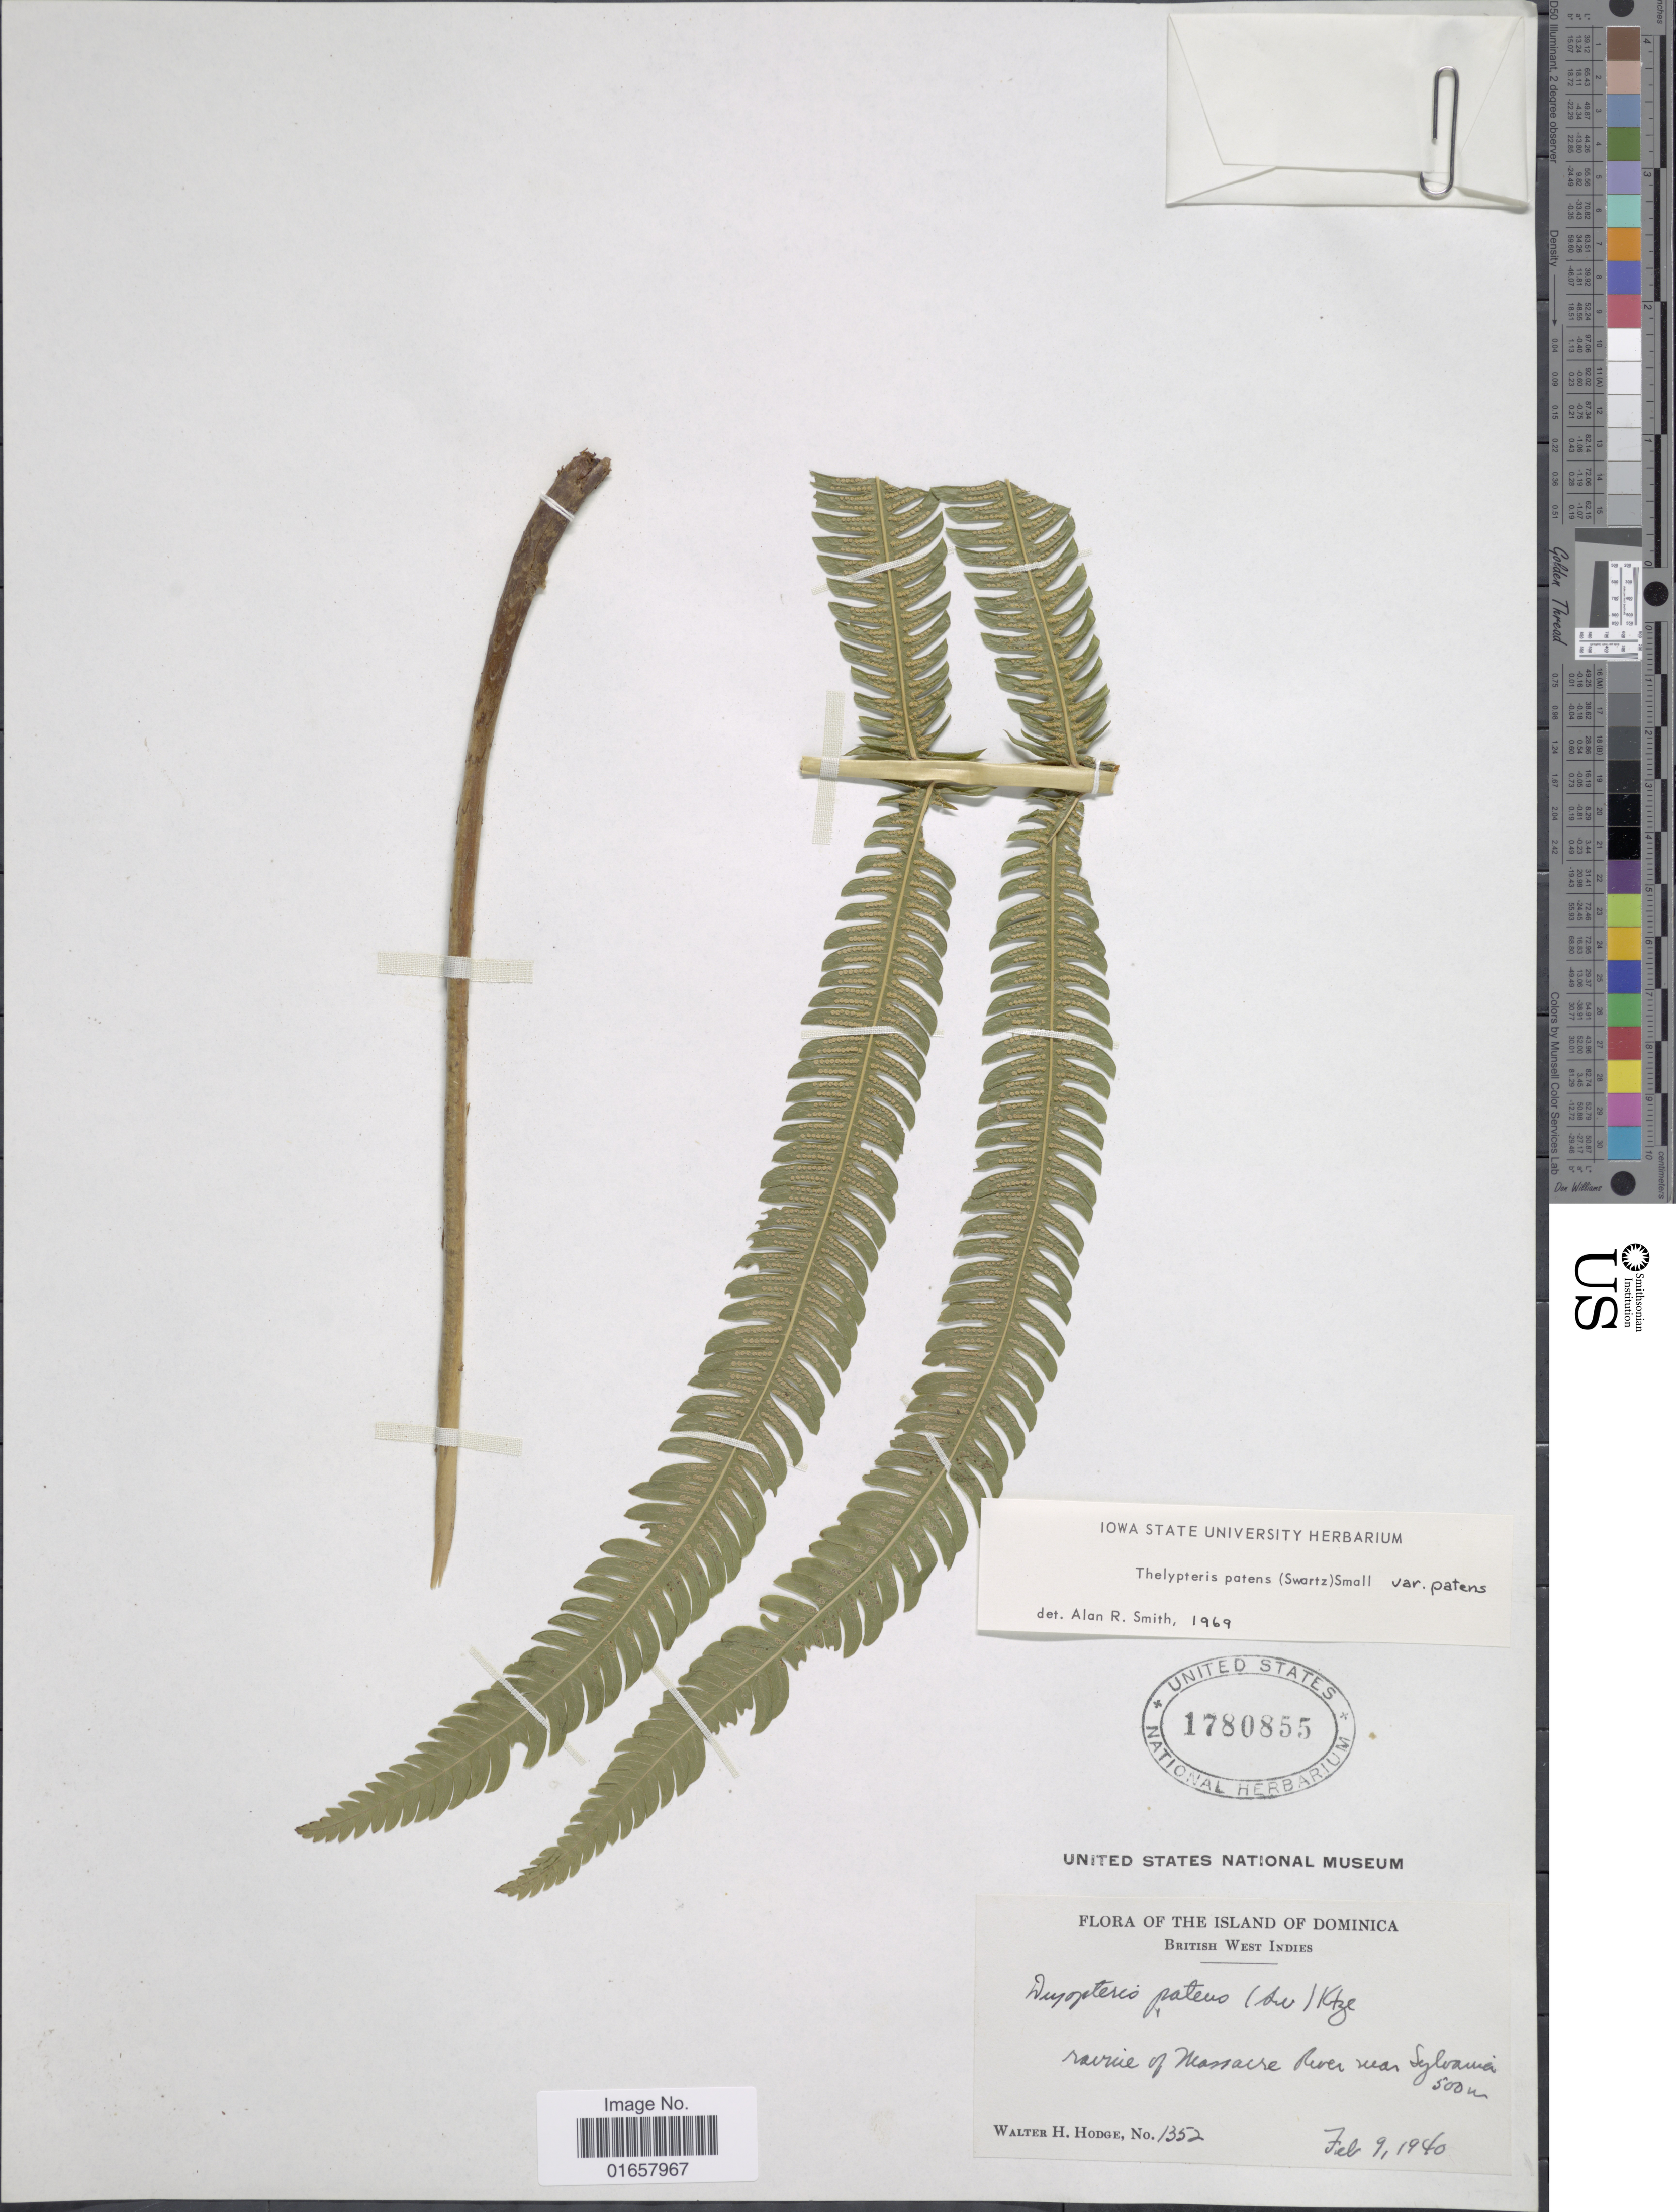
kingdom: Plantae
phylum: Tracheophyta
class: Polypodiopsida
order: Polypodiales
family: Thelypteridaceae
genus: Christella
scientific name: Christella patens var. patens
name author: (Sw.) Holttum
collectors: W. Hodge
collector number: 1352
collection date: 1940-02-09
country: Dominica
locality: Island of Dominica, British West Indies, ravine of Massacre River near Sylvania.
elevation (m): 500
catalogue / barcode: US 1780855